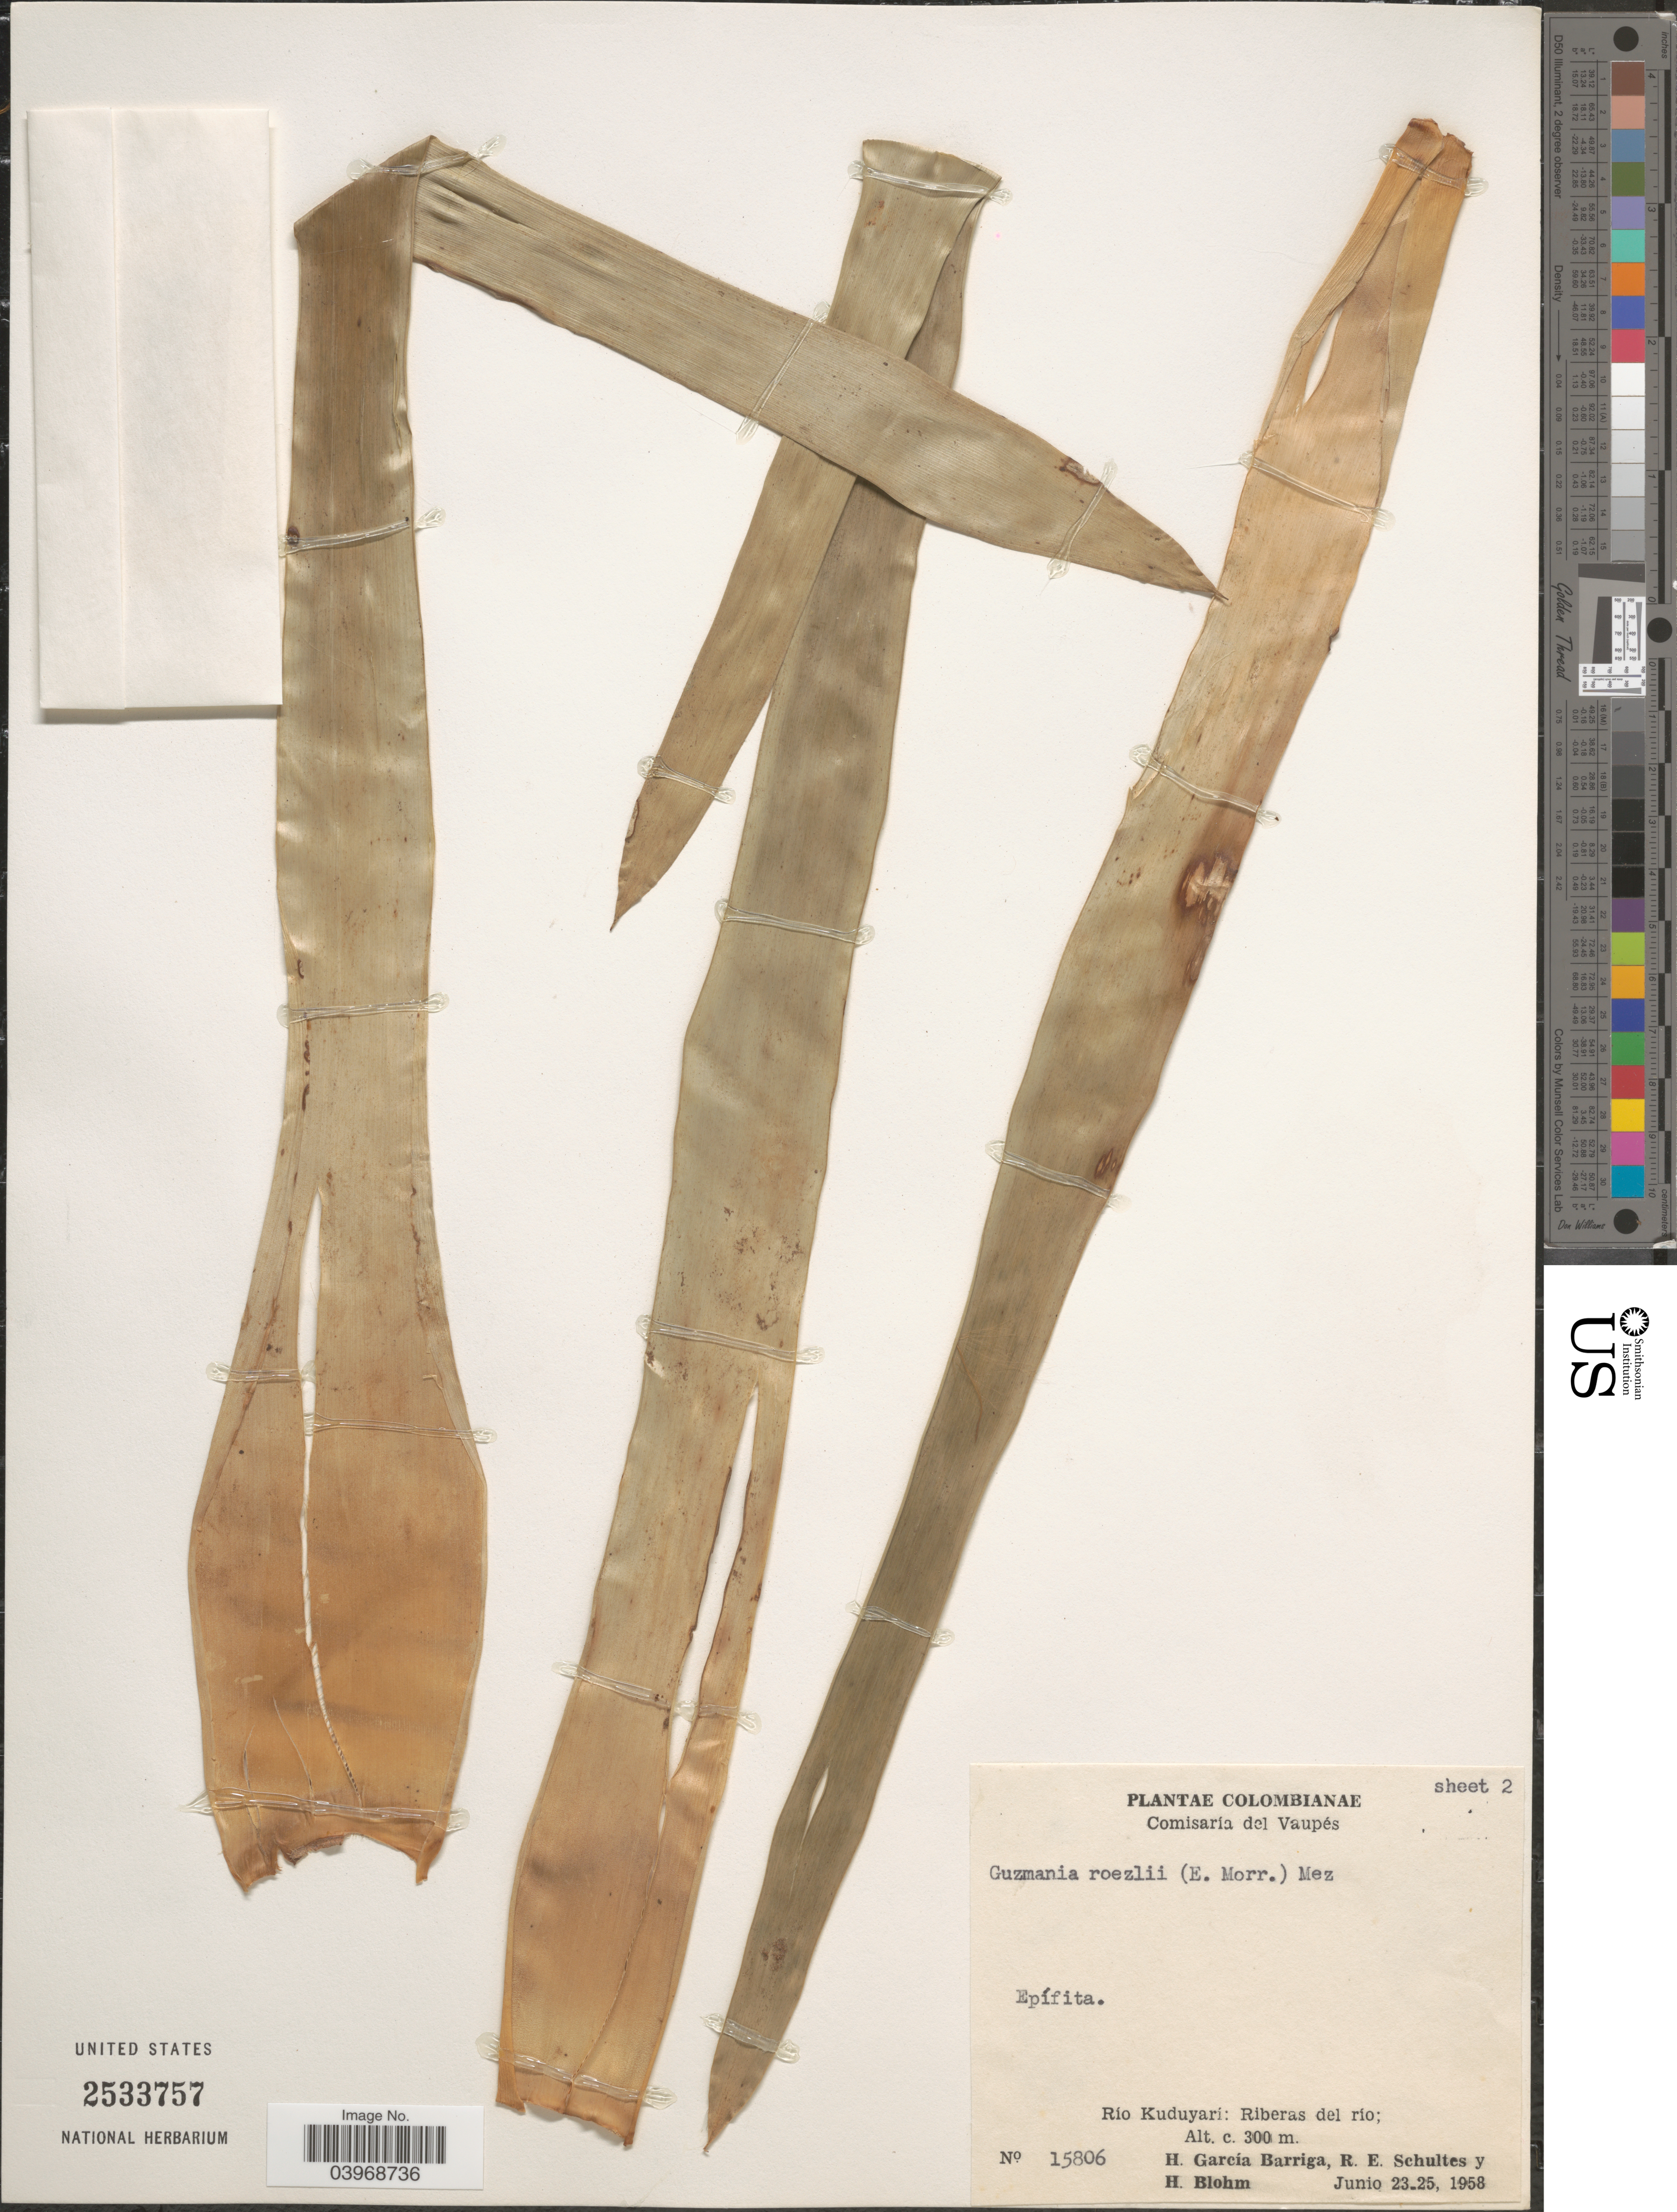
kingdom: Plantae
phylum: Tracheophyta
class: Liliopsida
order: Poales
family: Bromeliaceae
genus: Guzmania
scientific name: Guzmania roezlii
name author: (É. Morren) Mez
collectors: H. García Barriga, R. E. Schultes & H. Blohm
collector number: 15806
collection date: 1958-06-23/1958-06-25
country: Colombia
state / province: Vaupés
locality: Comisaría del Vaupés. Río Kuduyarí: Riberas del río.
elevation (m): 300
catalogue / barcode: US 2533757